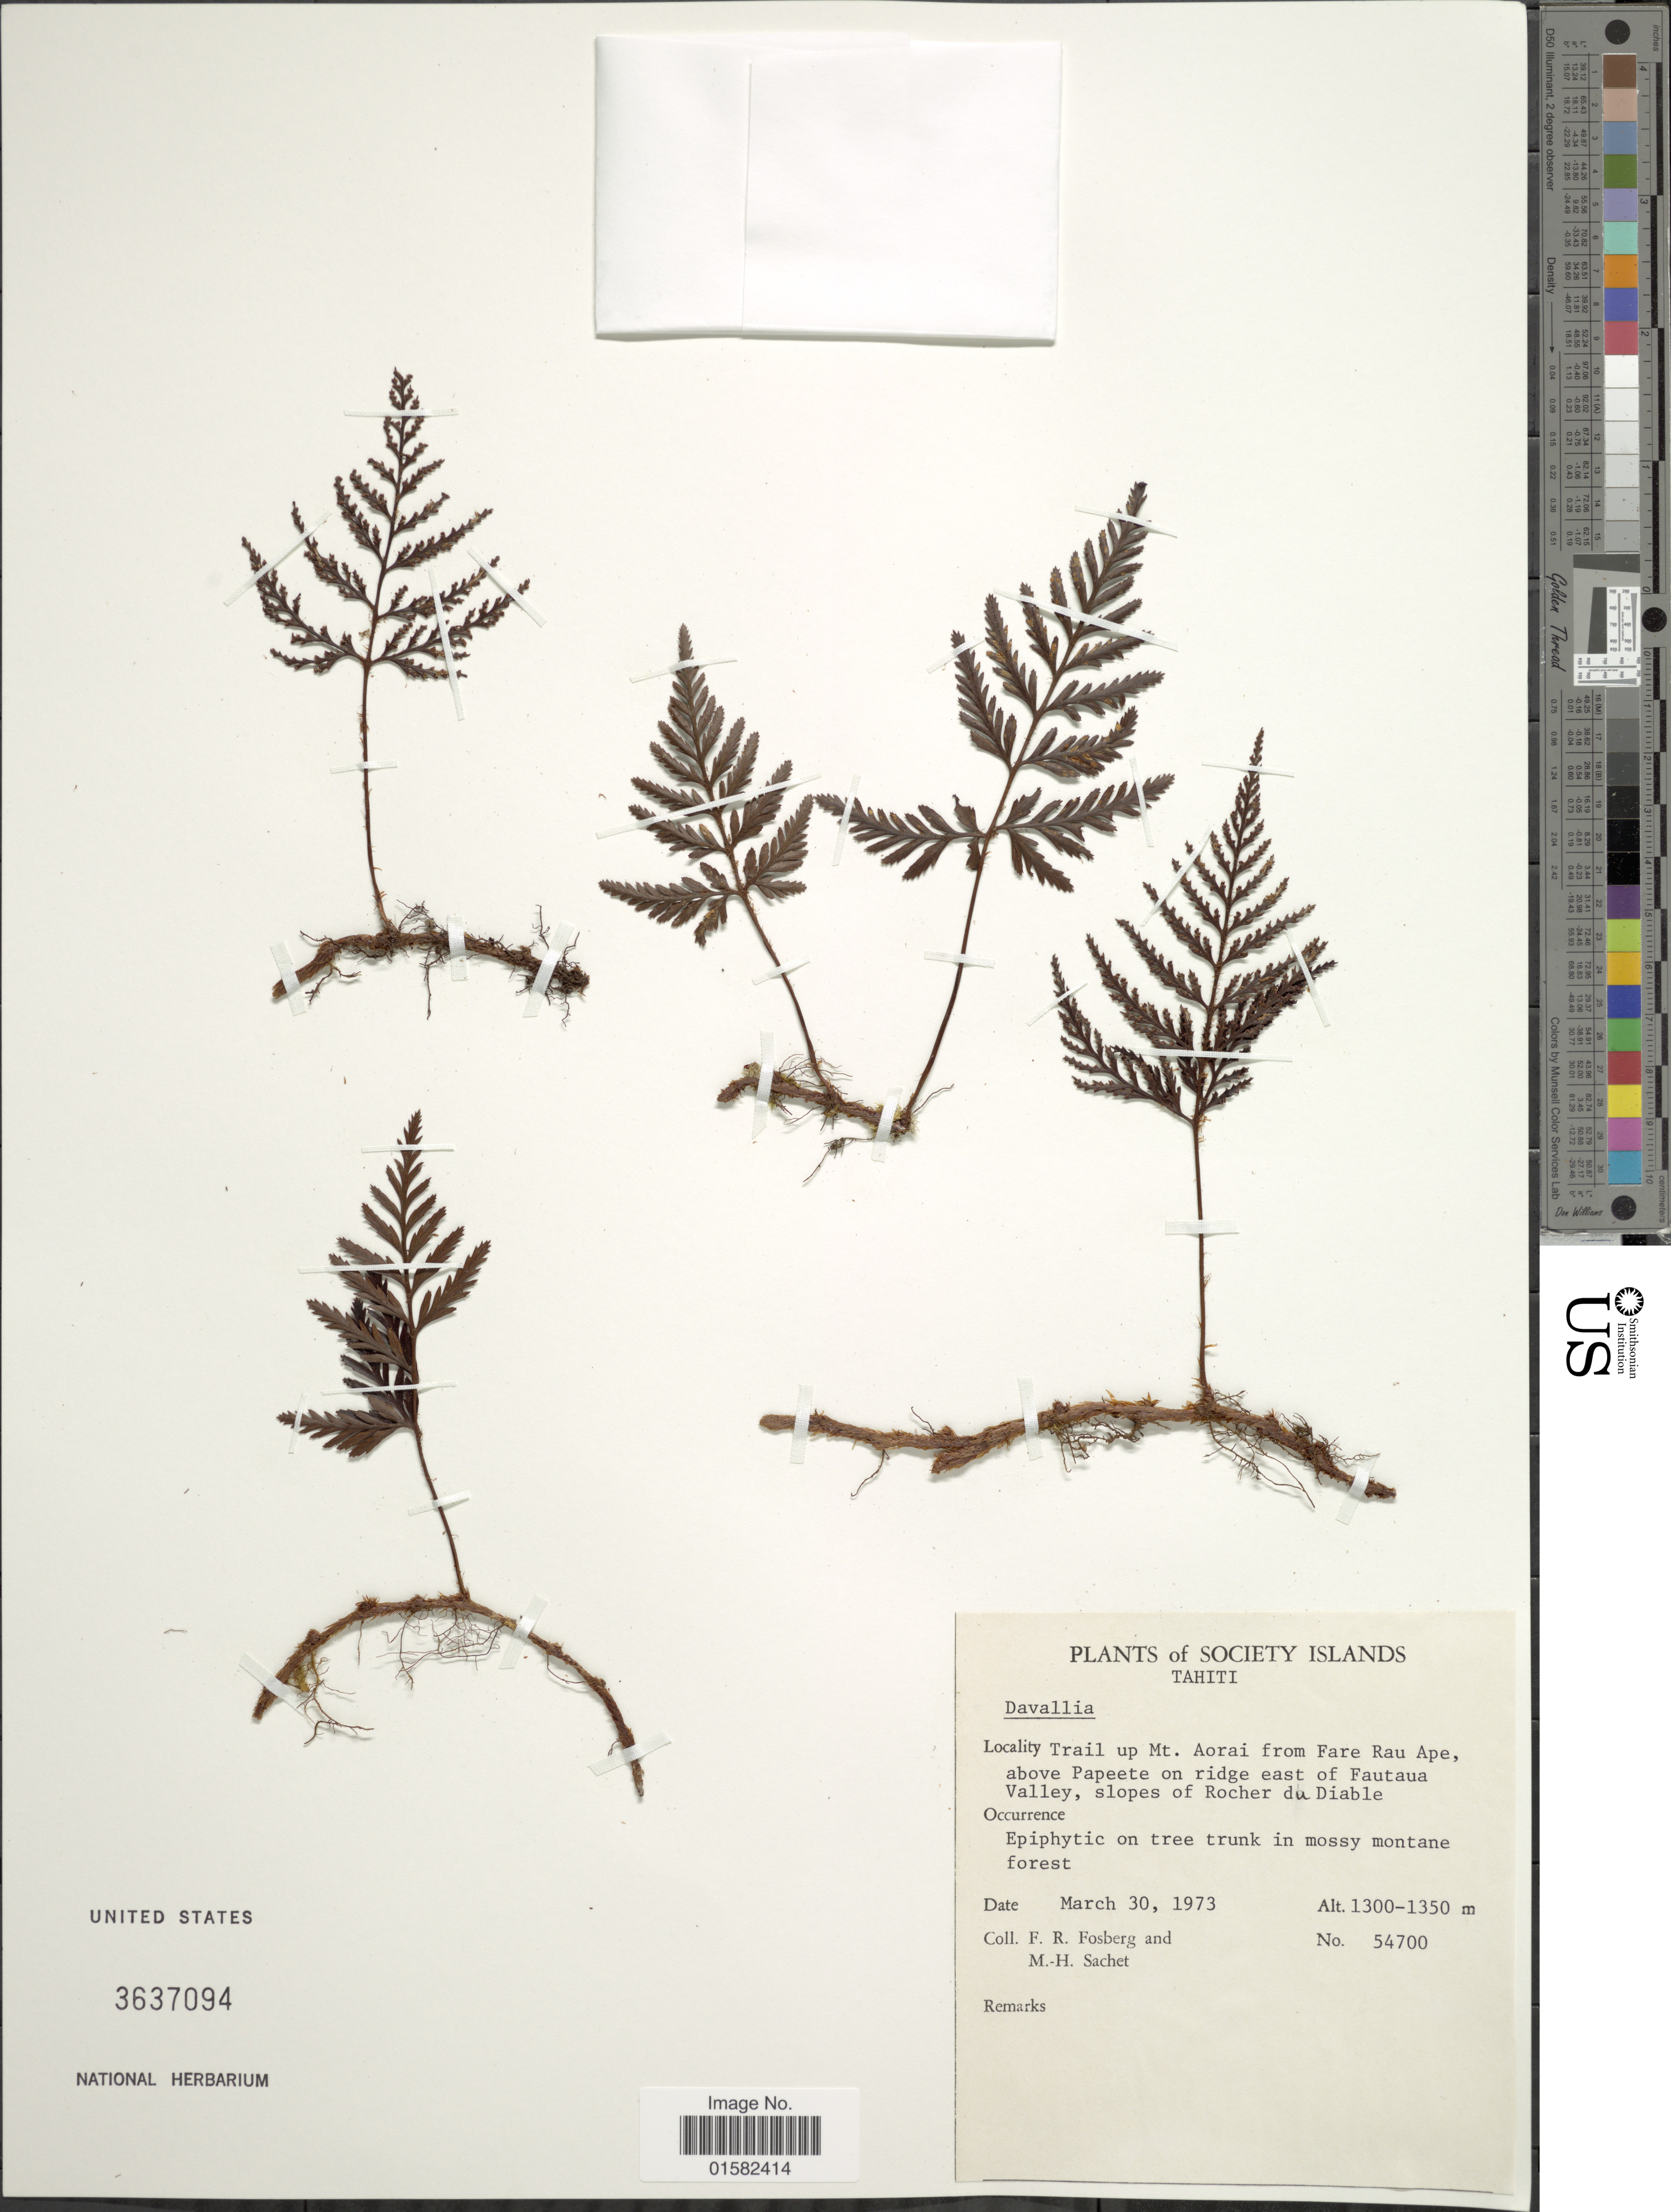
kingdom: Plantae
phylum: Tracheophyta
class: Polypodiopsida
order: Polypodiales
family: Davalliaceae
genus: Wibelia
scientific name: Wibelia denticulata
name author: (Burm. f.) M. Kato & Tsutsumi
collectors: F. R. Fosberg & M.-H. Sachet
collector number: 54700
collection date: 1973-03-30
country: French Polynesia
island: Tahiti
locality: Society Islands, Tahiti, trail up Mt. Aorai from Fare Rau Ape, above Papeete on ridge east of Fautaua valley, slopes of Rocher du Diable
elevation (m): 1300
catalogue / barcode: US 3637094